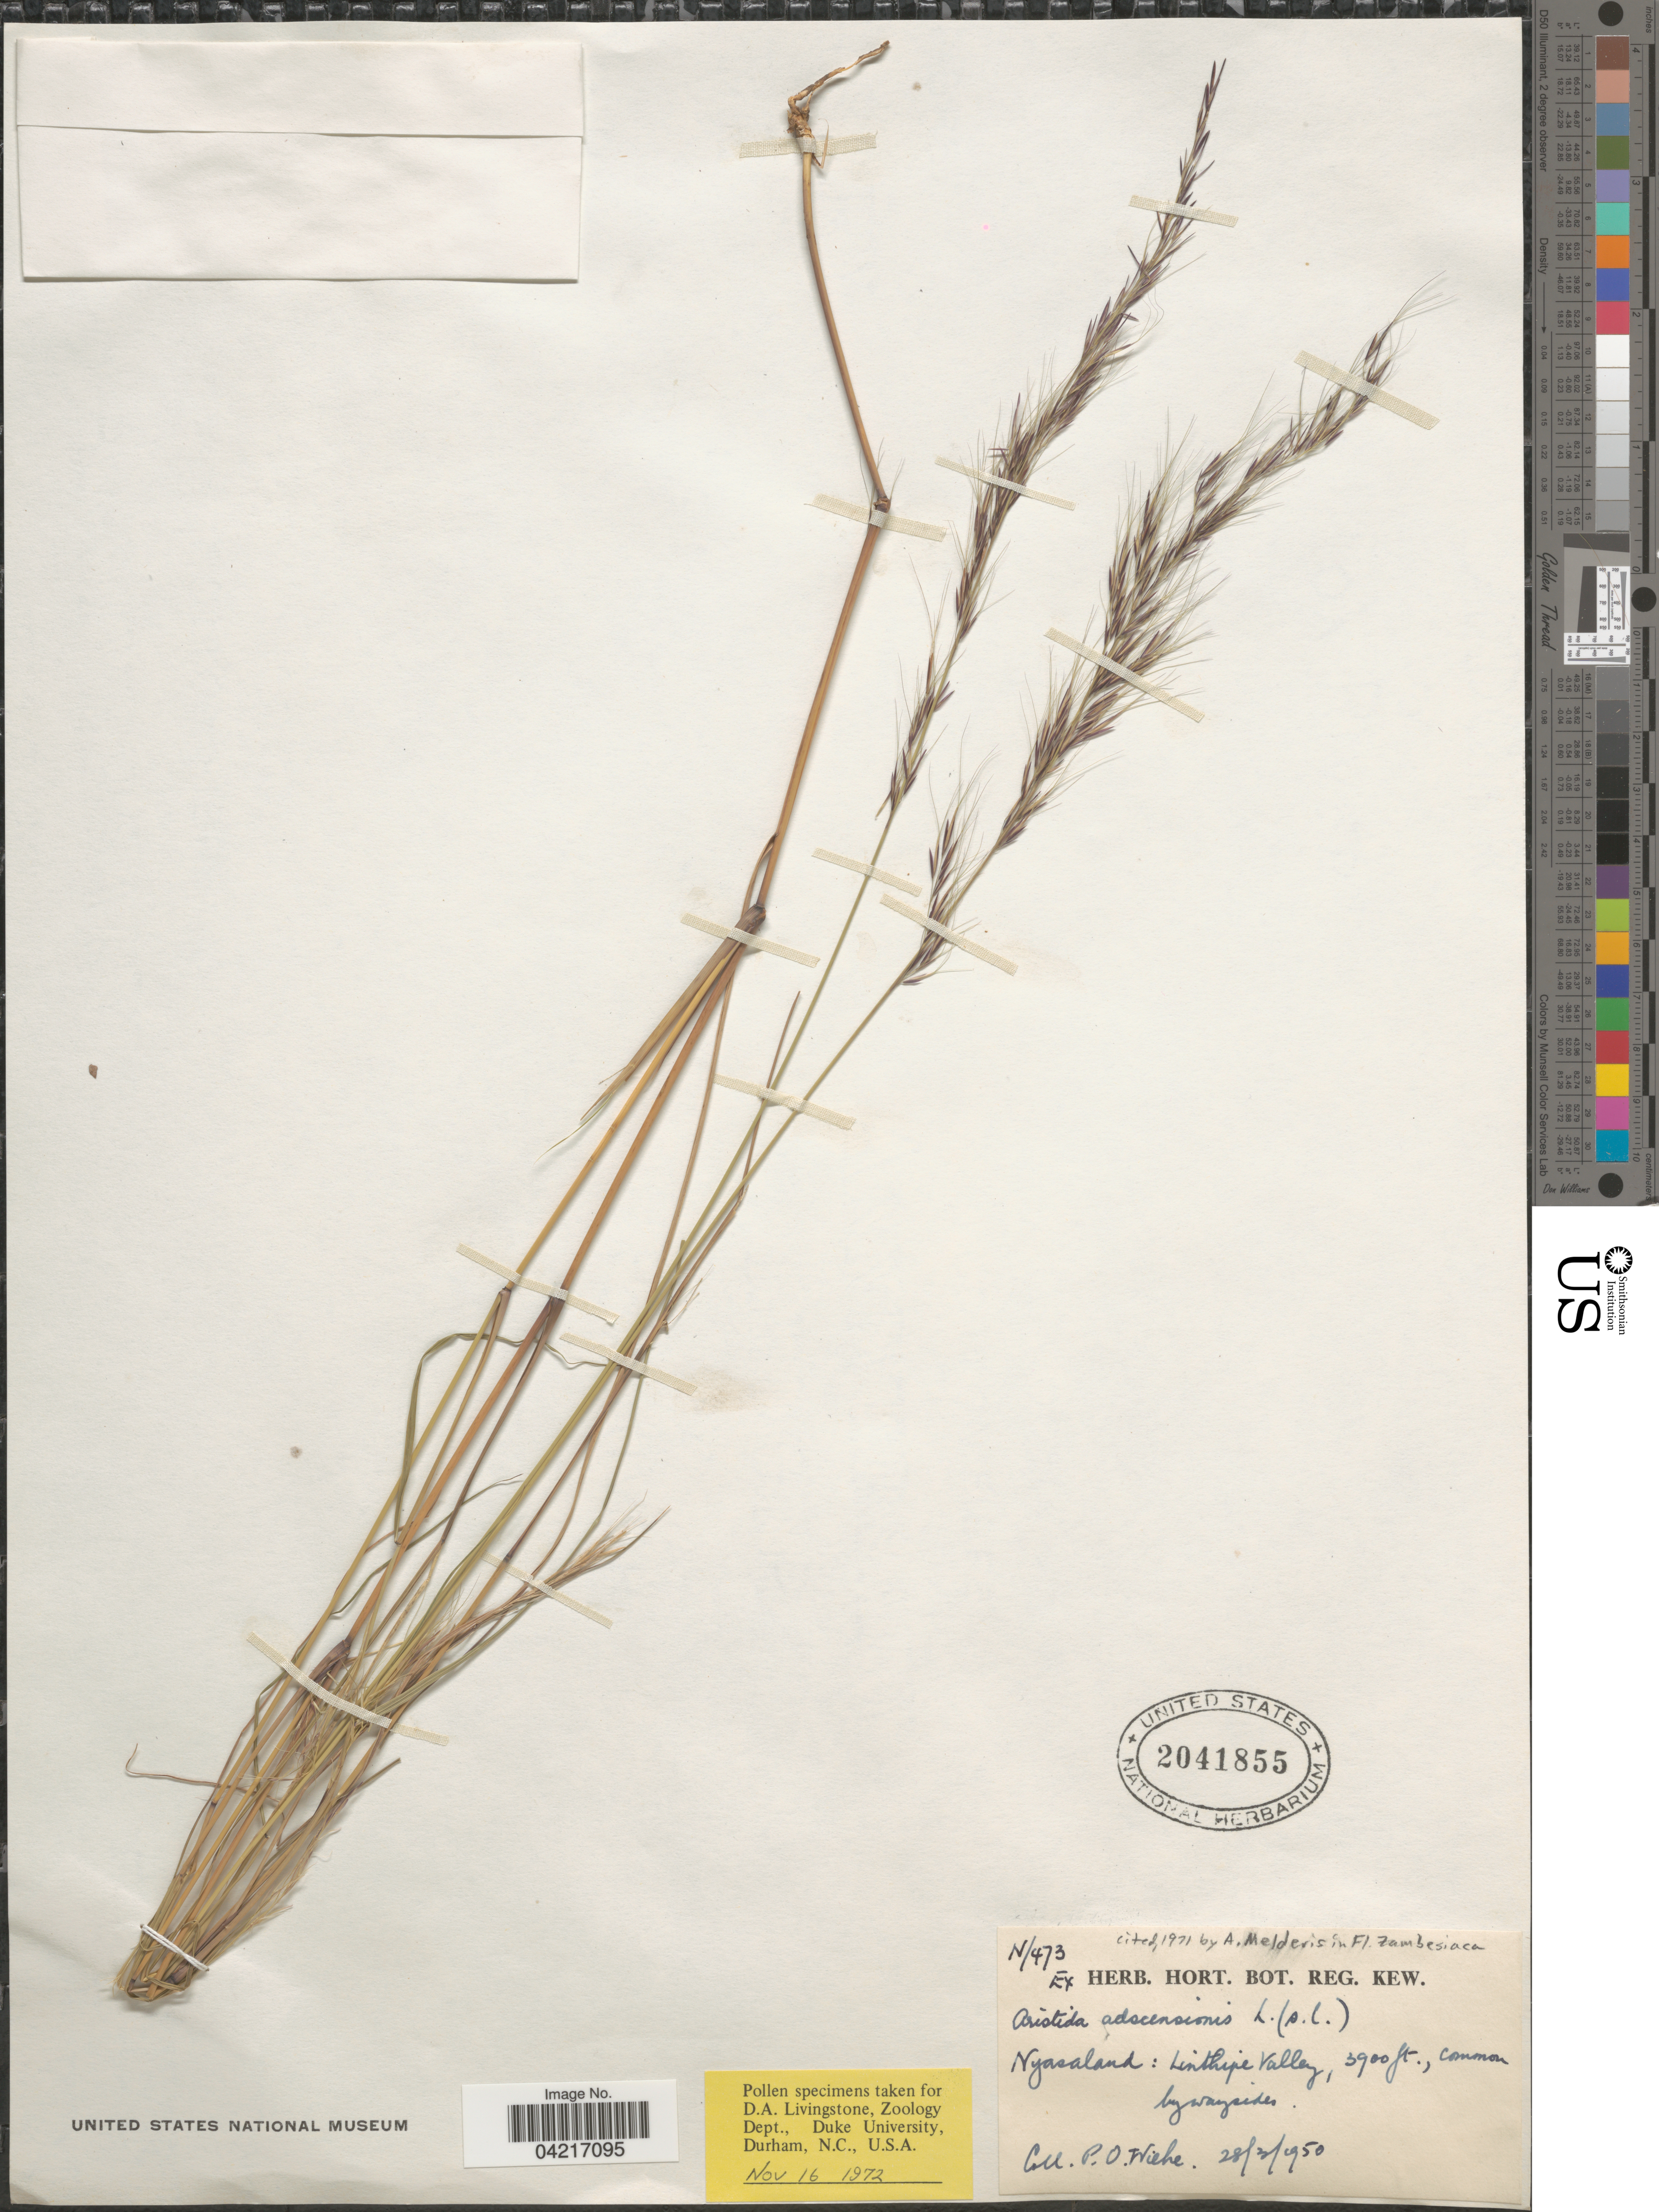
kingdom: Plantae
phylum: Tracheophyta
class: Liliopsida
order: Poales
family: Poaceae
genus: Aristida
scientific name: Aristida adscensionis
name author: L.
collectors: P. Wiehe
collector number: N/473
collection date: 1950-03-28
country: Malawi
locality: Nyasaland: Linthipe Valley, common by waysides.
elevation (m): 1189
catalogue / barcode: US 2041855